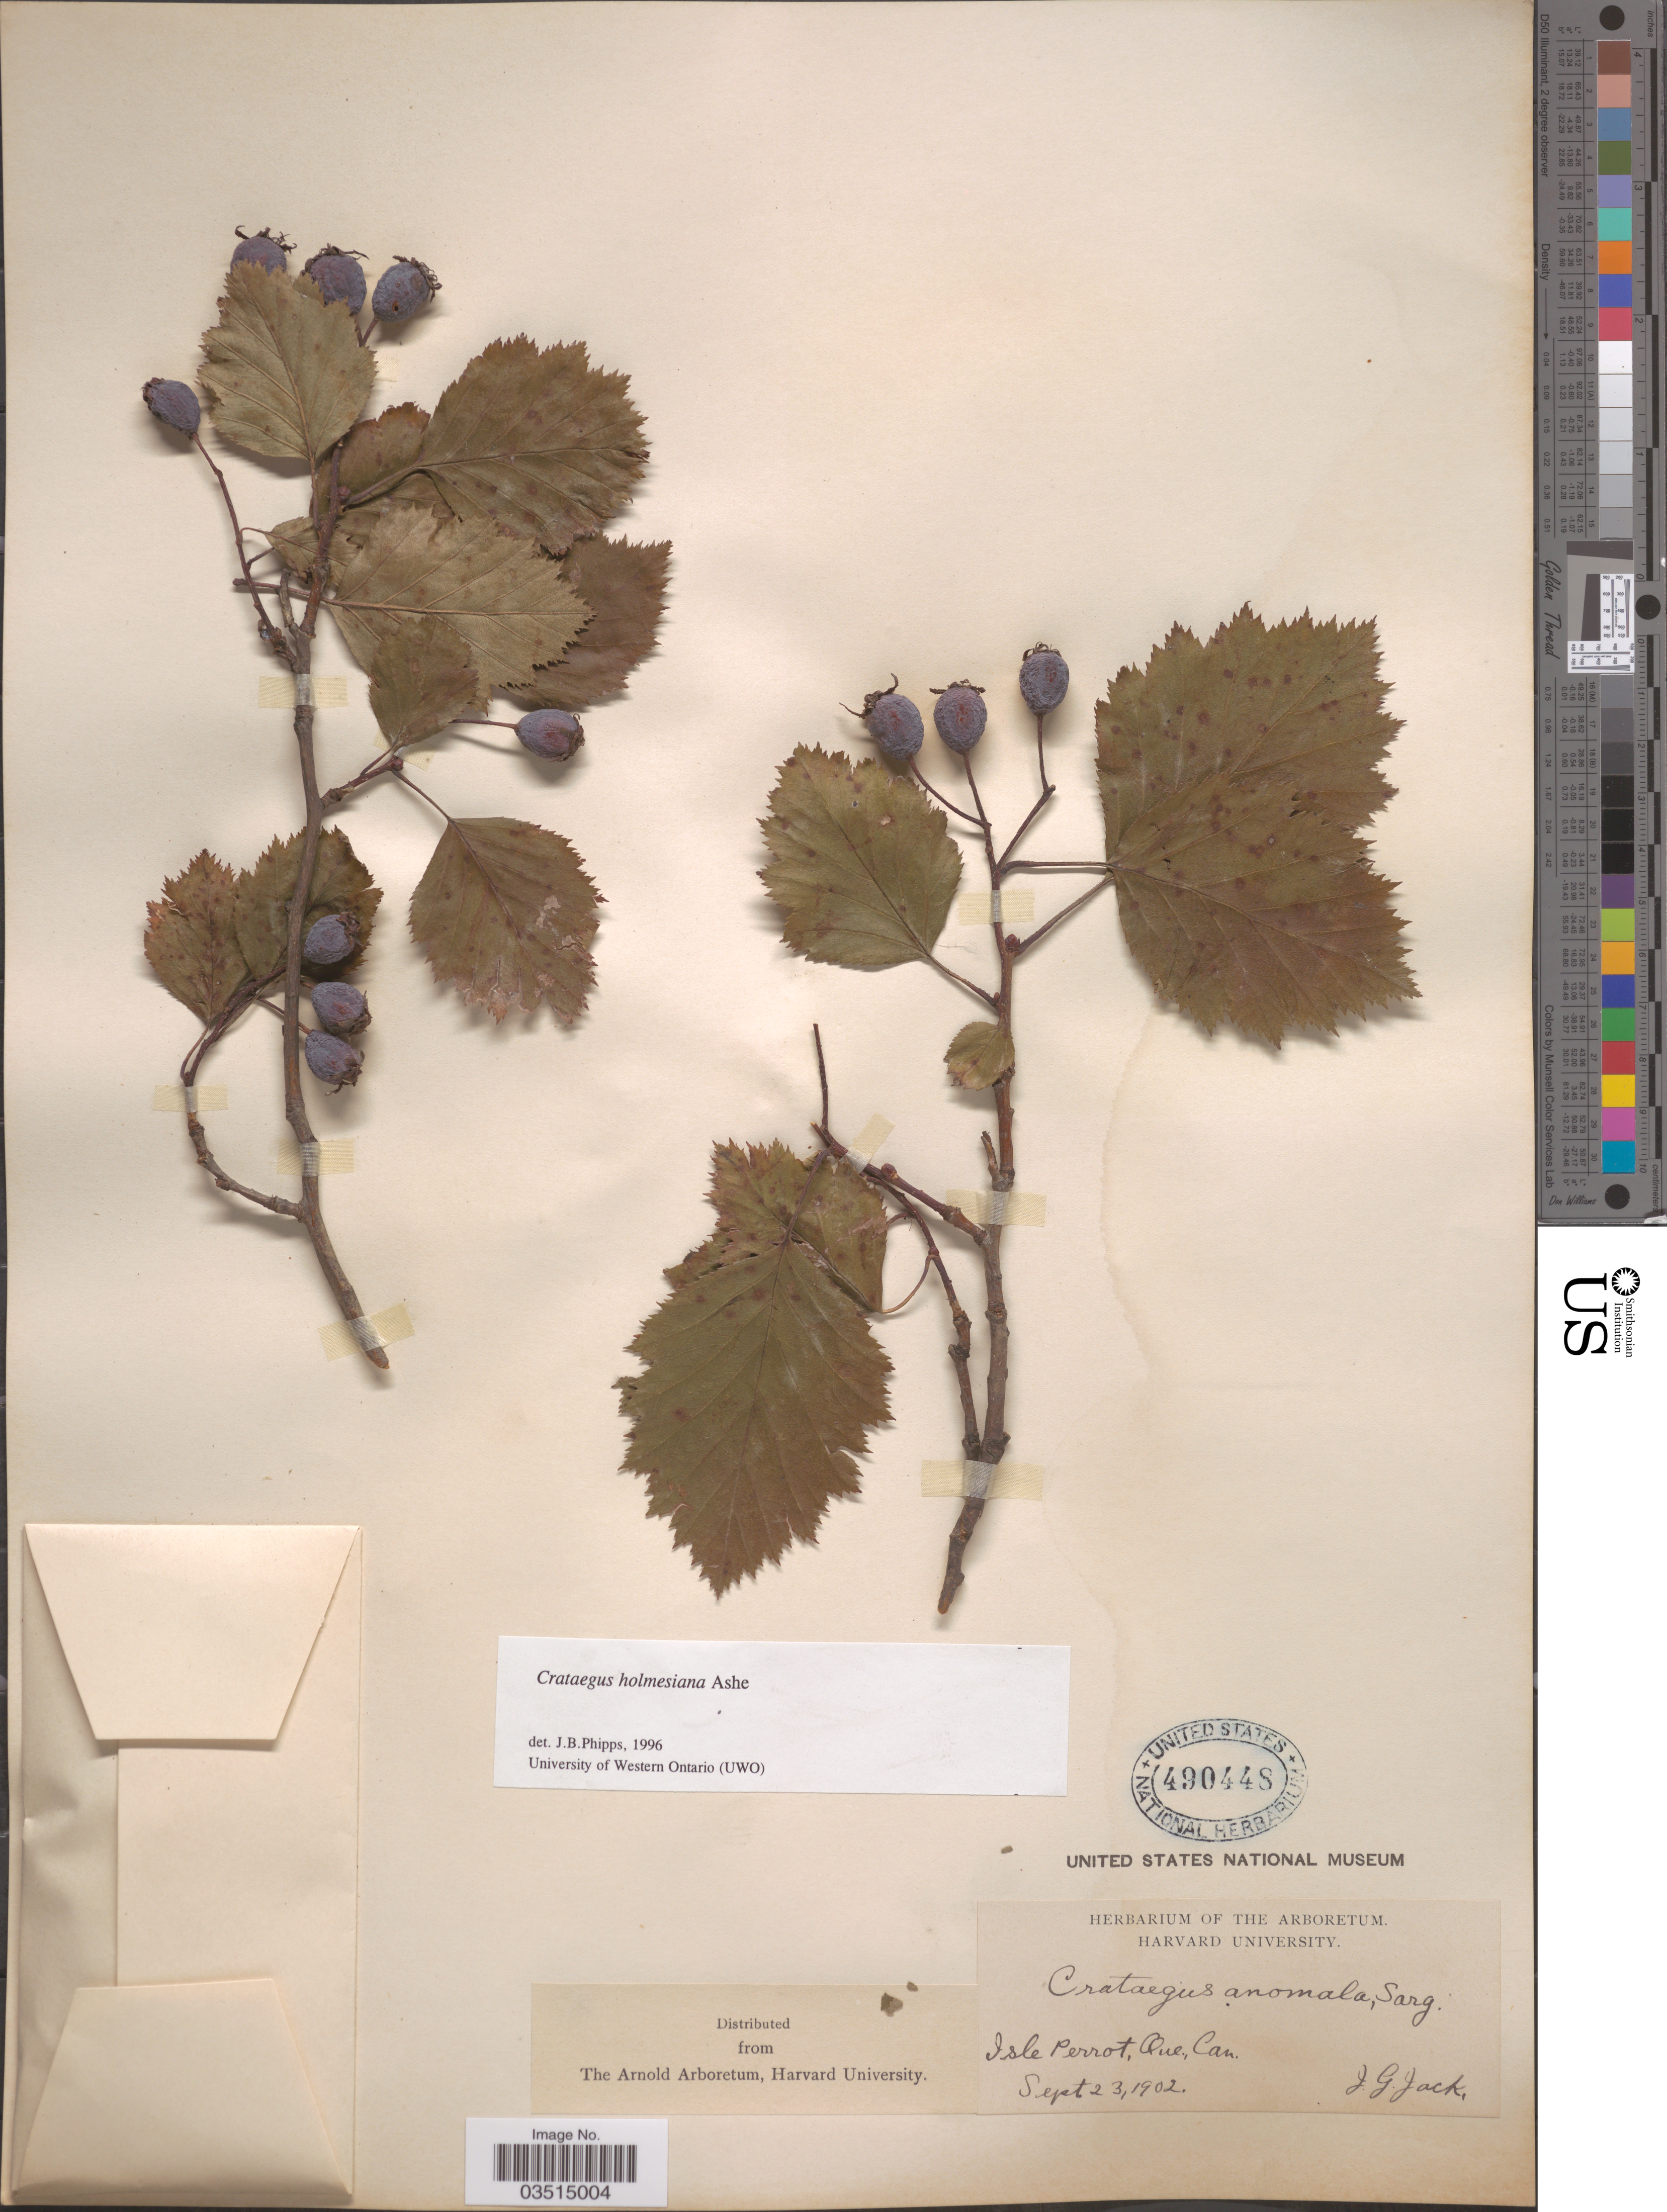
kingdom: Plantae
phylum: Tracheophyta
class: Magnoliopsida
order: Rosales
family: Rosaceae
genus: Crataegus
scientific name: Crataegus holmesiana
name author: Ashe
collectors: J. G. Jack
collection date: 1902-09-23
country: Canada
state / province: Quebec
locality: Isle Perrot.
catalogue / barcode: US 490448